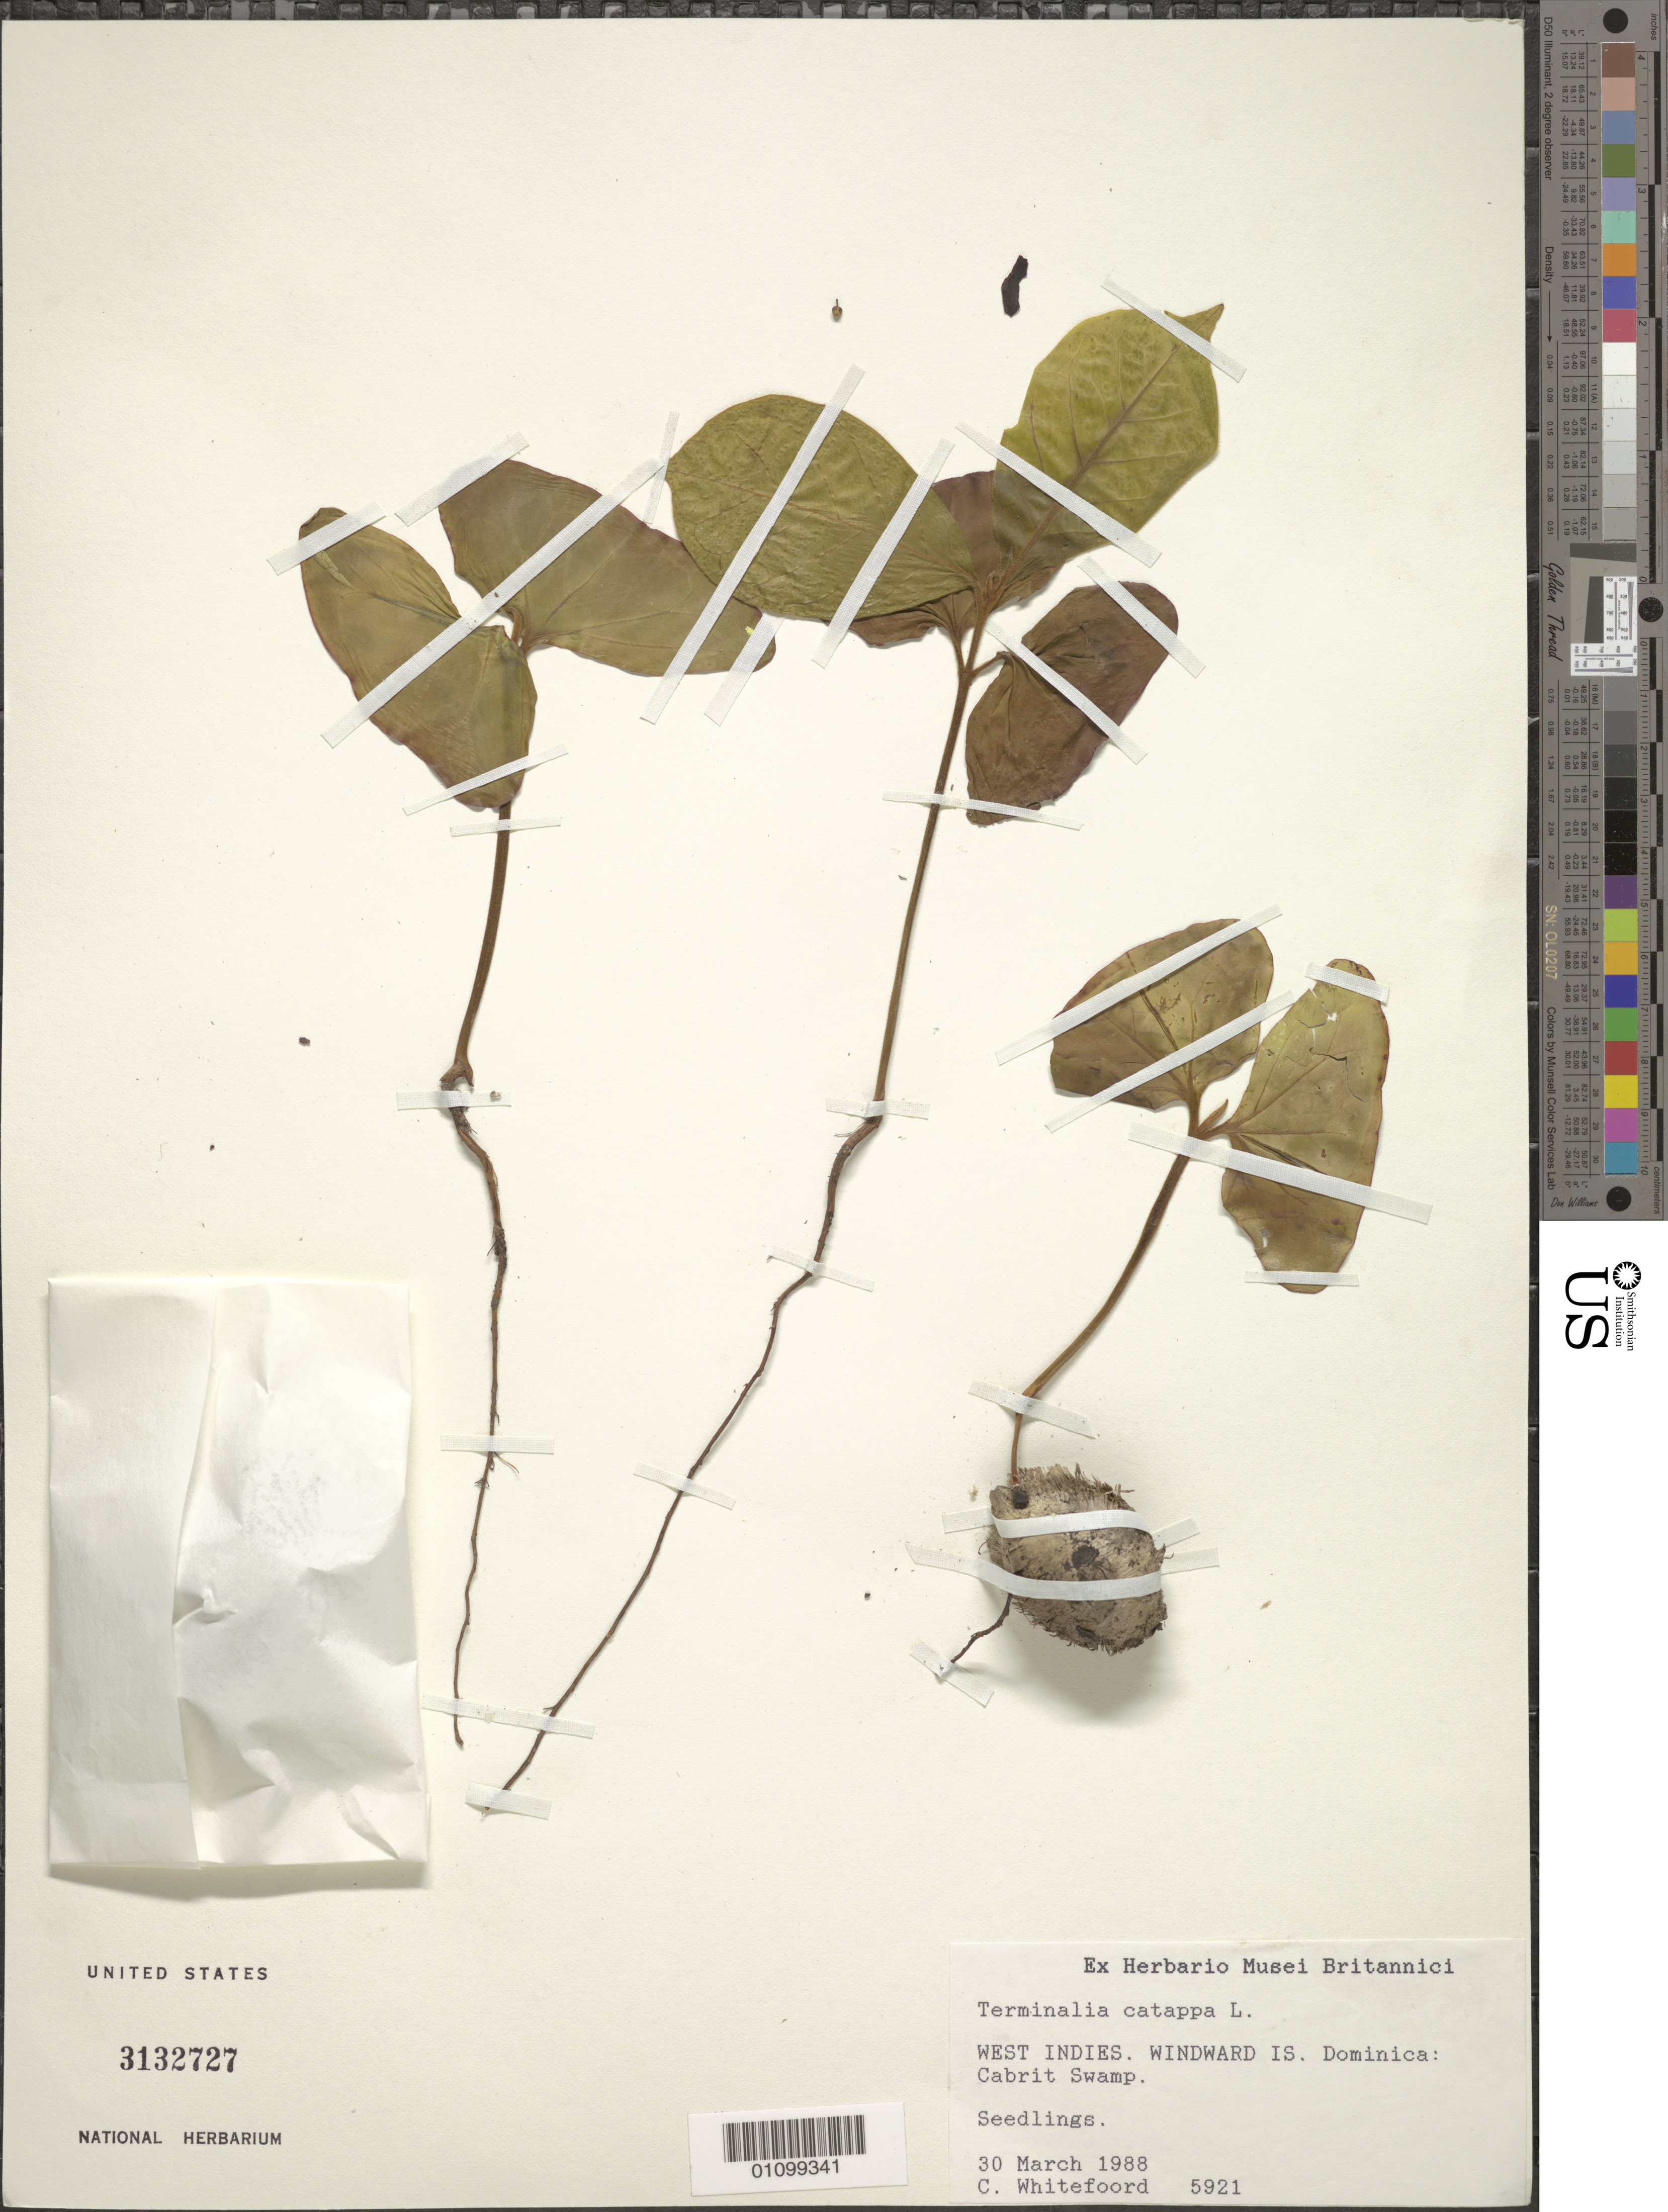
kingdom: Plantae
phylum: Tracheophyta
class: Magnoliopsida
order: Myrtales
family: Combretaceae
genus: Terminalia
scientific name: Terminalia catappa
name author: L.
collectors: C. Whitefoord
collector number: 5921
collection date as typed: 30 Mar 1988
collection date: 1988-03-30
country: Dominica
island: Dominica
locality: Windward Is. Cabrit Swamp.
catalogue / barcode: US 3132727